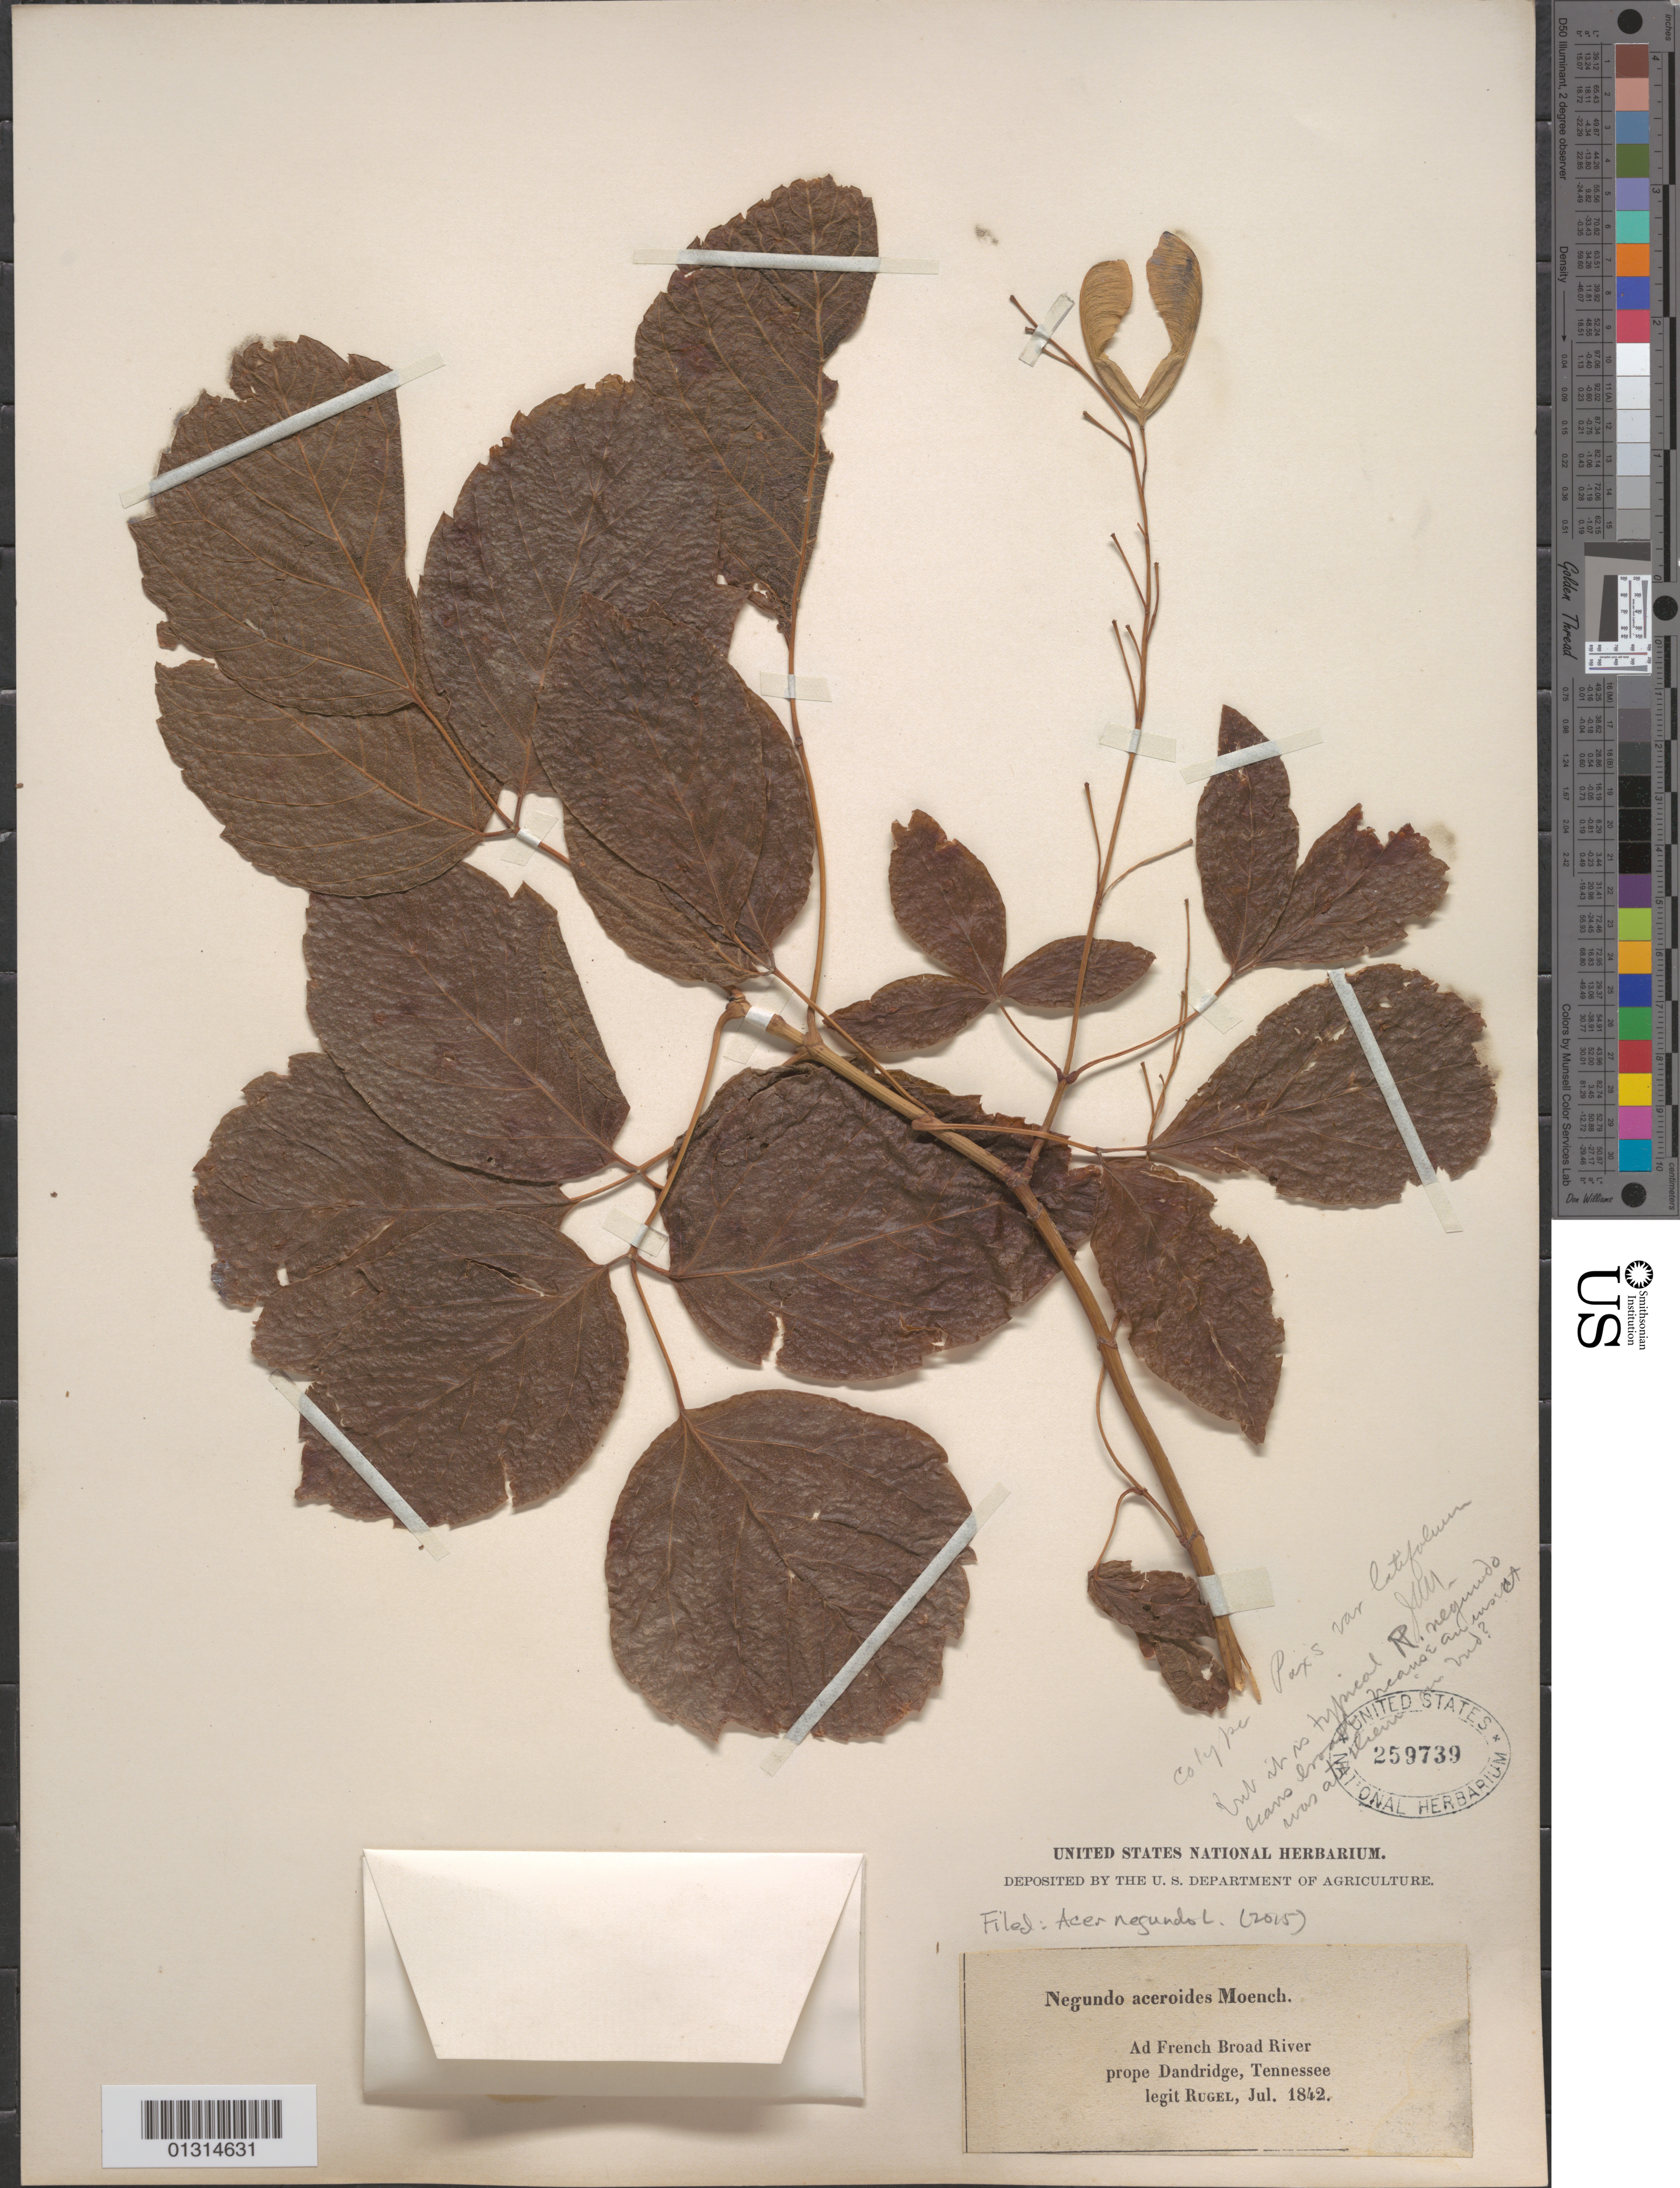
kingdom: Plantae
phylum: Tracheophyta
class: Magnoliopsida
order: Sapindales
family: Sapindaceae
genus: Acer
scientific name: Acer negundo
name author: L.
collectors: F. Rugel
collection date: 1842-07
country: United States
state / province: Tennessee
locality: French Broad River, near Dandridge.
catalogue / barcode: US 259739